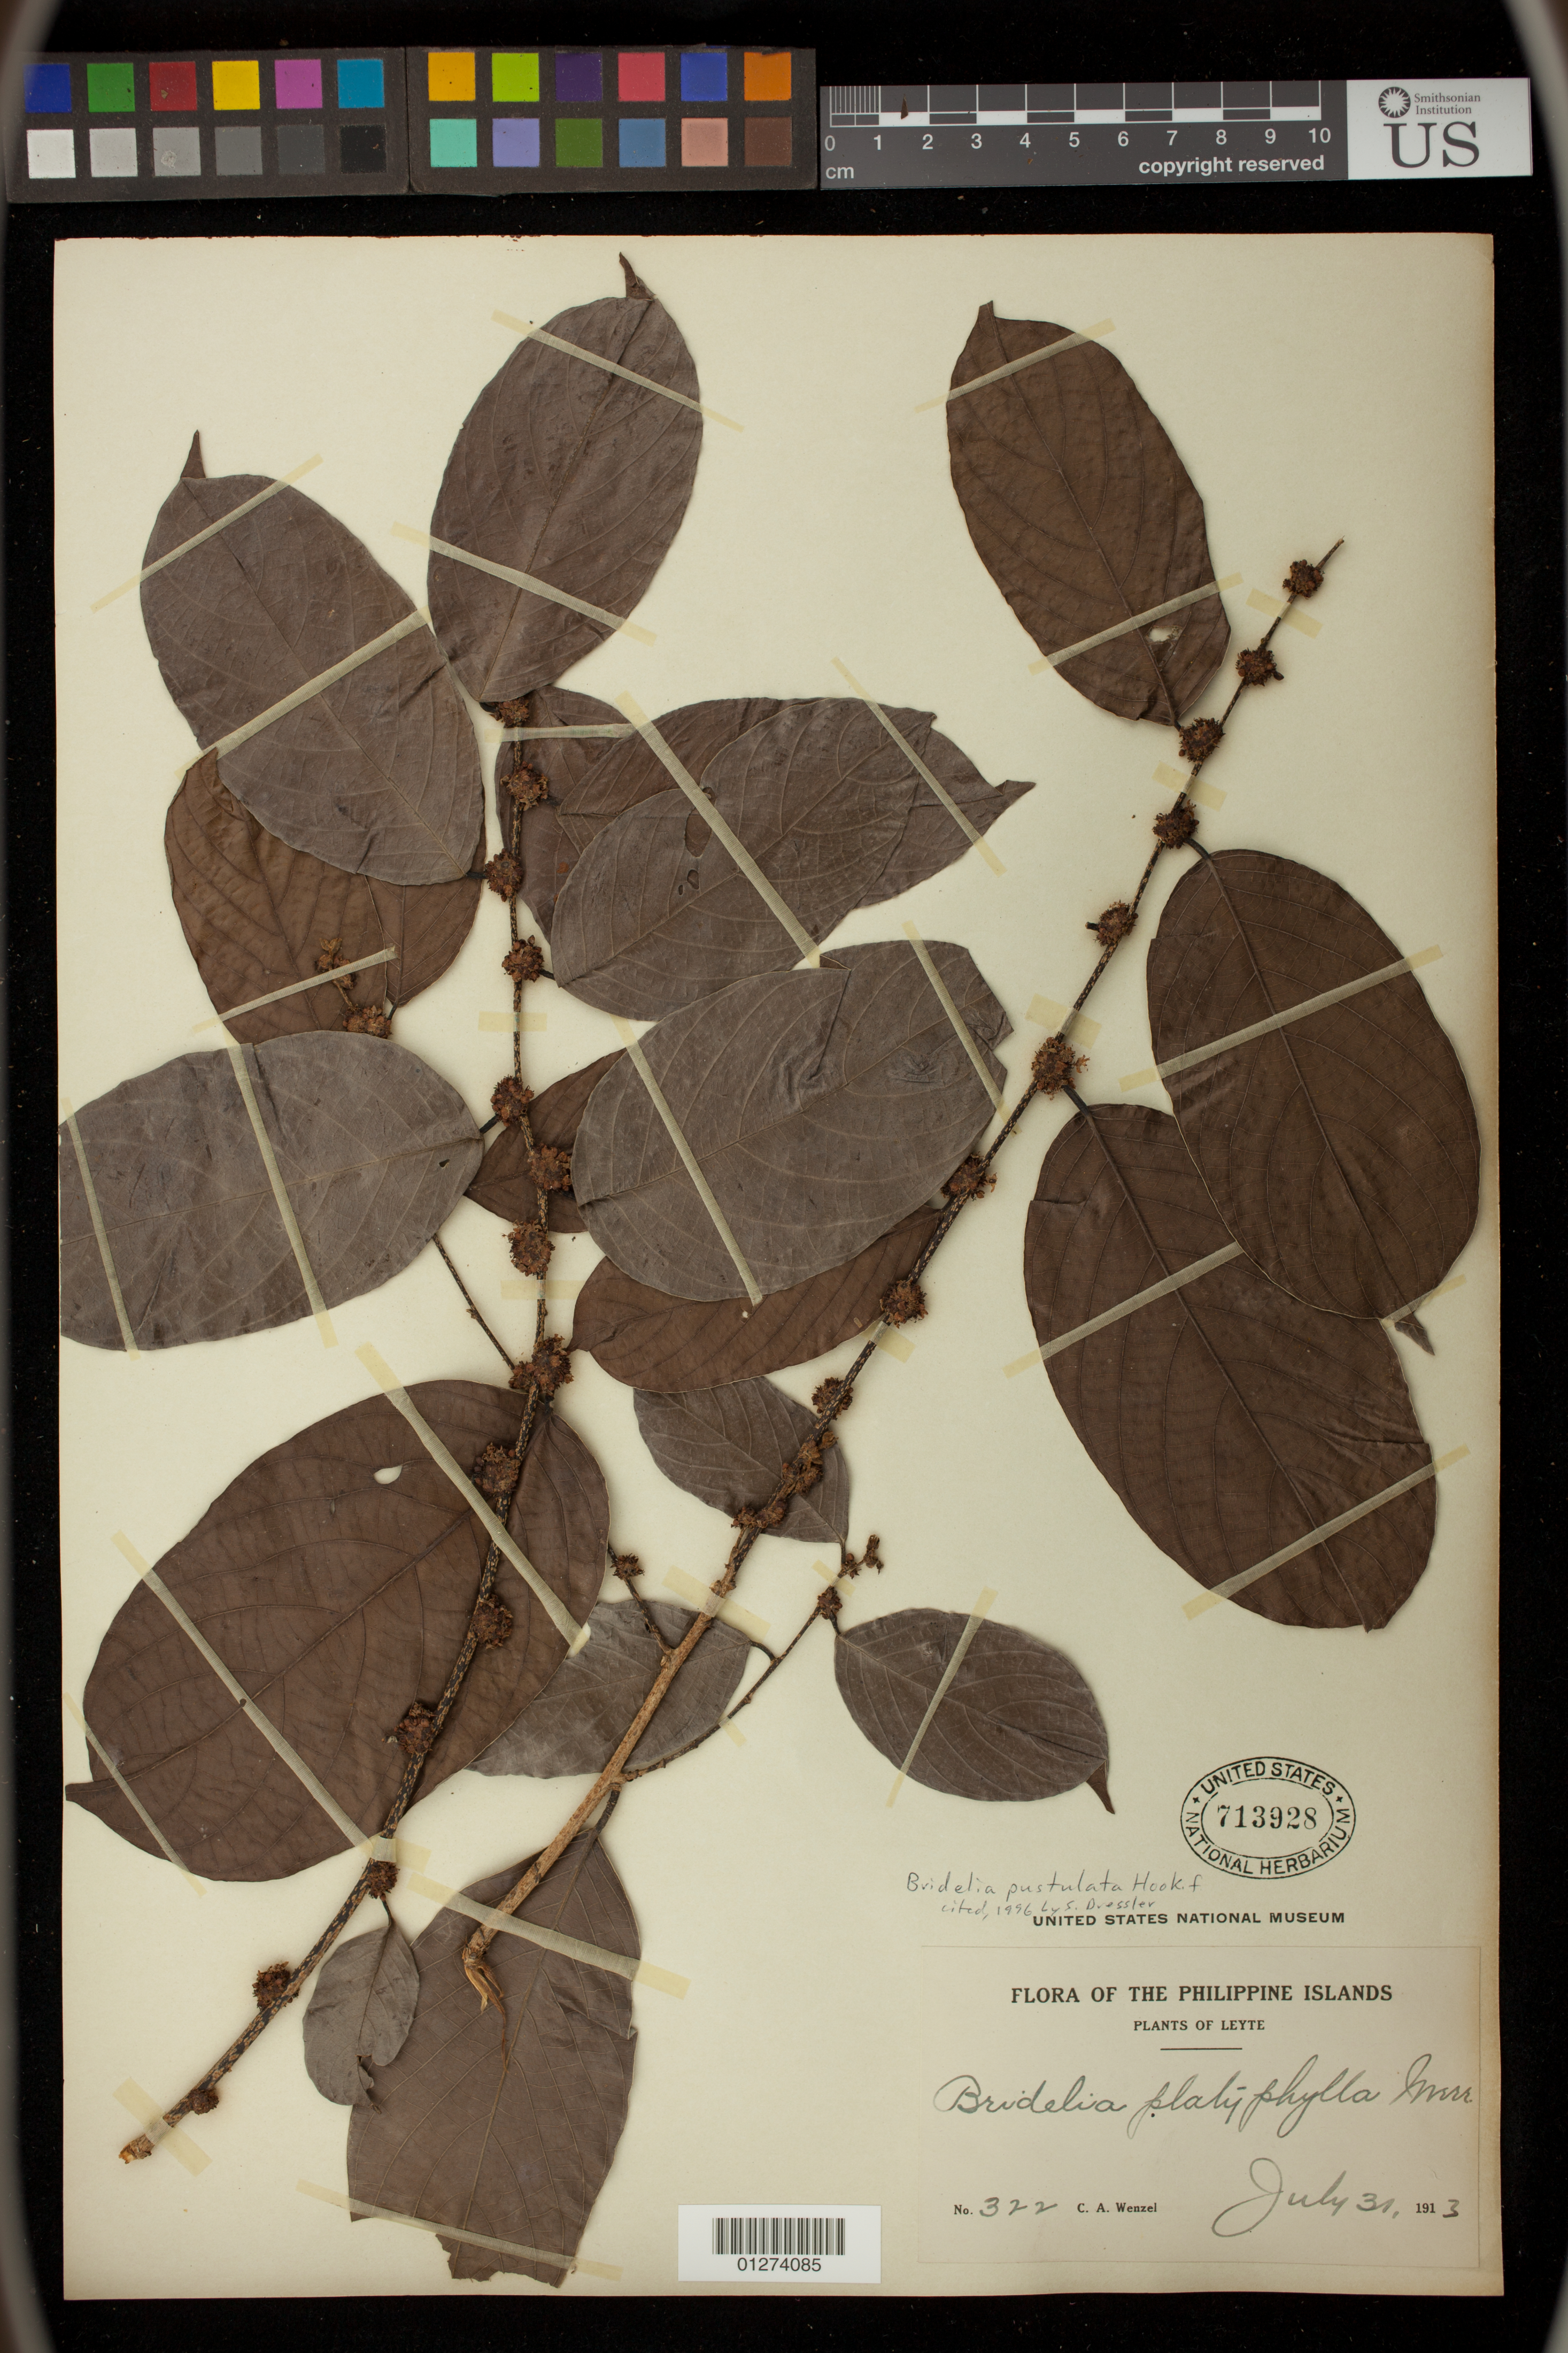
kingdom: Plantae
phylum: Tracheophyta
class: Magnoliopsida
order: Malpighiales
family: Phyllanthaceae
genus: Bridelia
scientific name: Bridelia pustulata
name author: Hook. f.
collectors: C. Wenzel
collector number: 322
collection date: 1913-07-31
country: Philippines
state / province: Eastern Visayas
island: Leyte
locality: Leyte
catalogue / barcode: US 713928